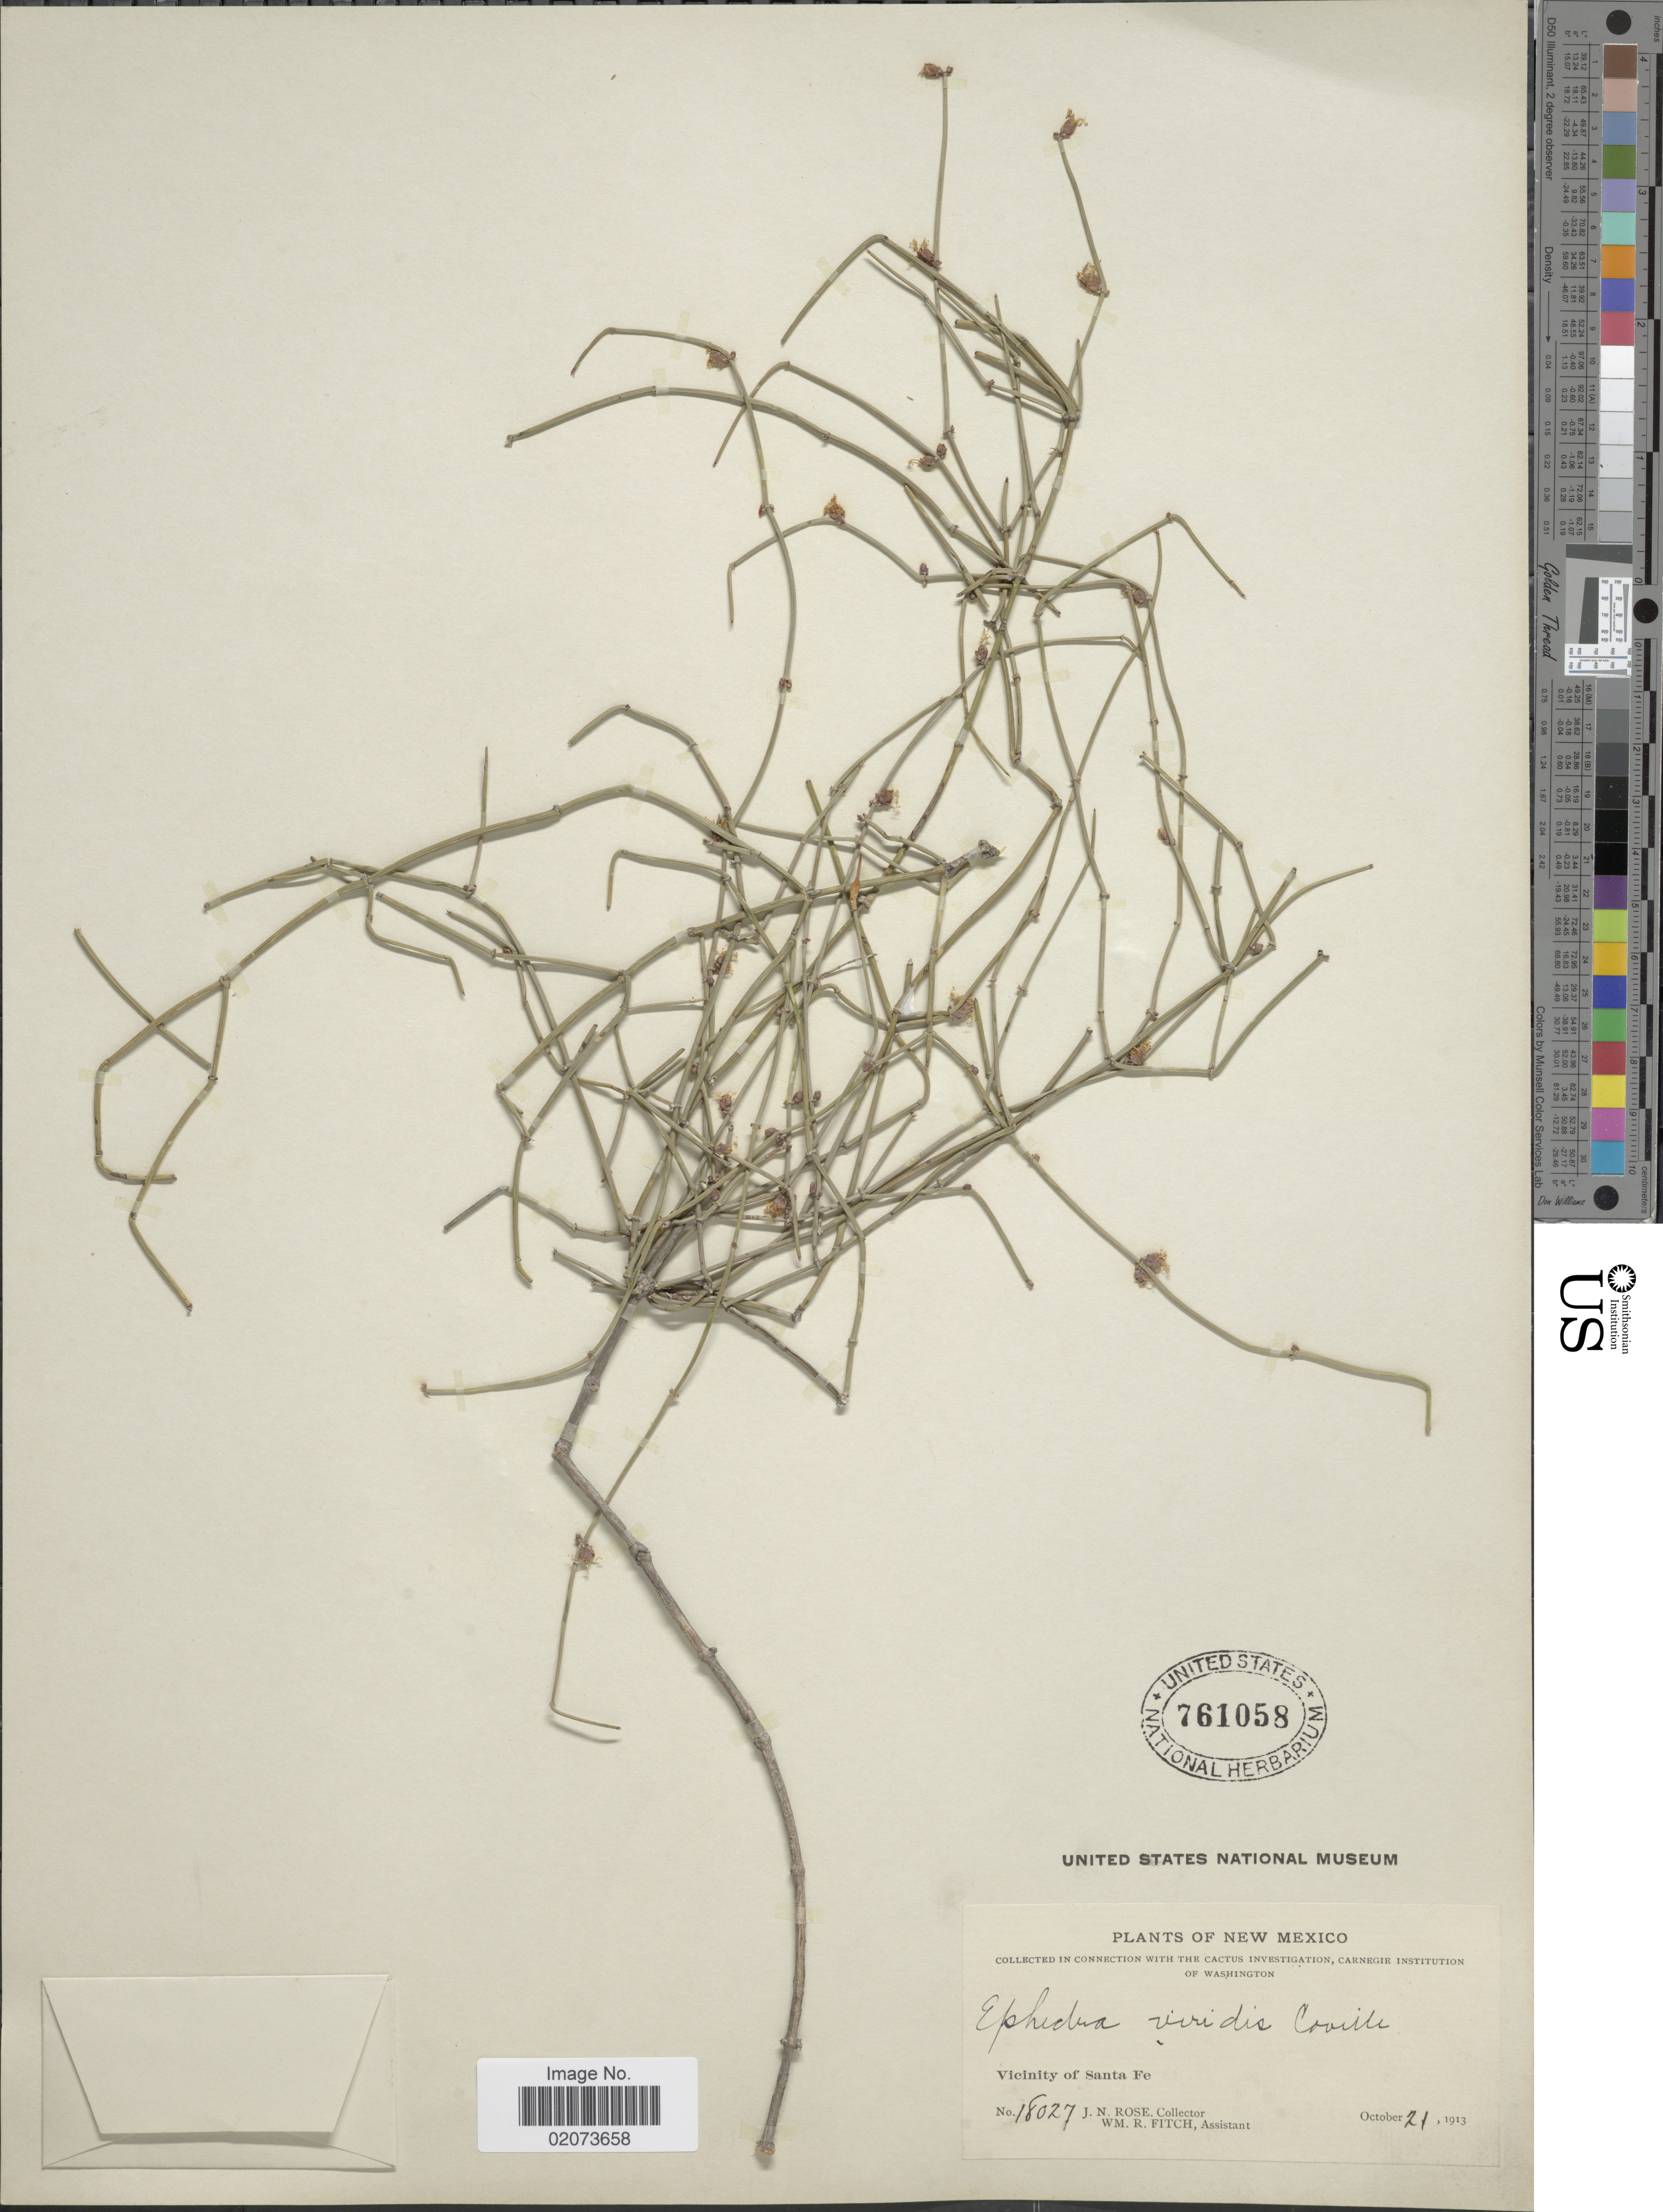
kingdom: Plantae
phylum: Tracheophyta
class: Gnetopsida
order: Ephedrales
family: Ephedraceae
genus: Ephedra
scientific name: Ephedra viridis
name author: Coville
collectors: J. N. Rose & W. R. Fitch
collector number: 18027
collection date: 1913-10-21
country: United States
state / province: New Mexico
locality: Vicinity of Santa Fe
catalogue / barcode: US 761058